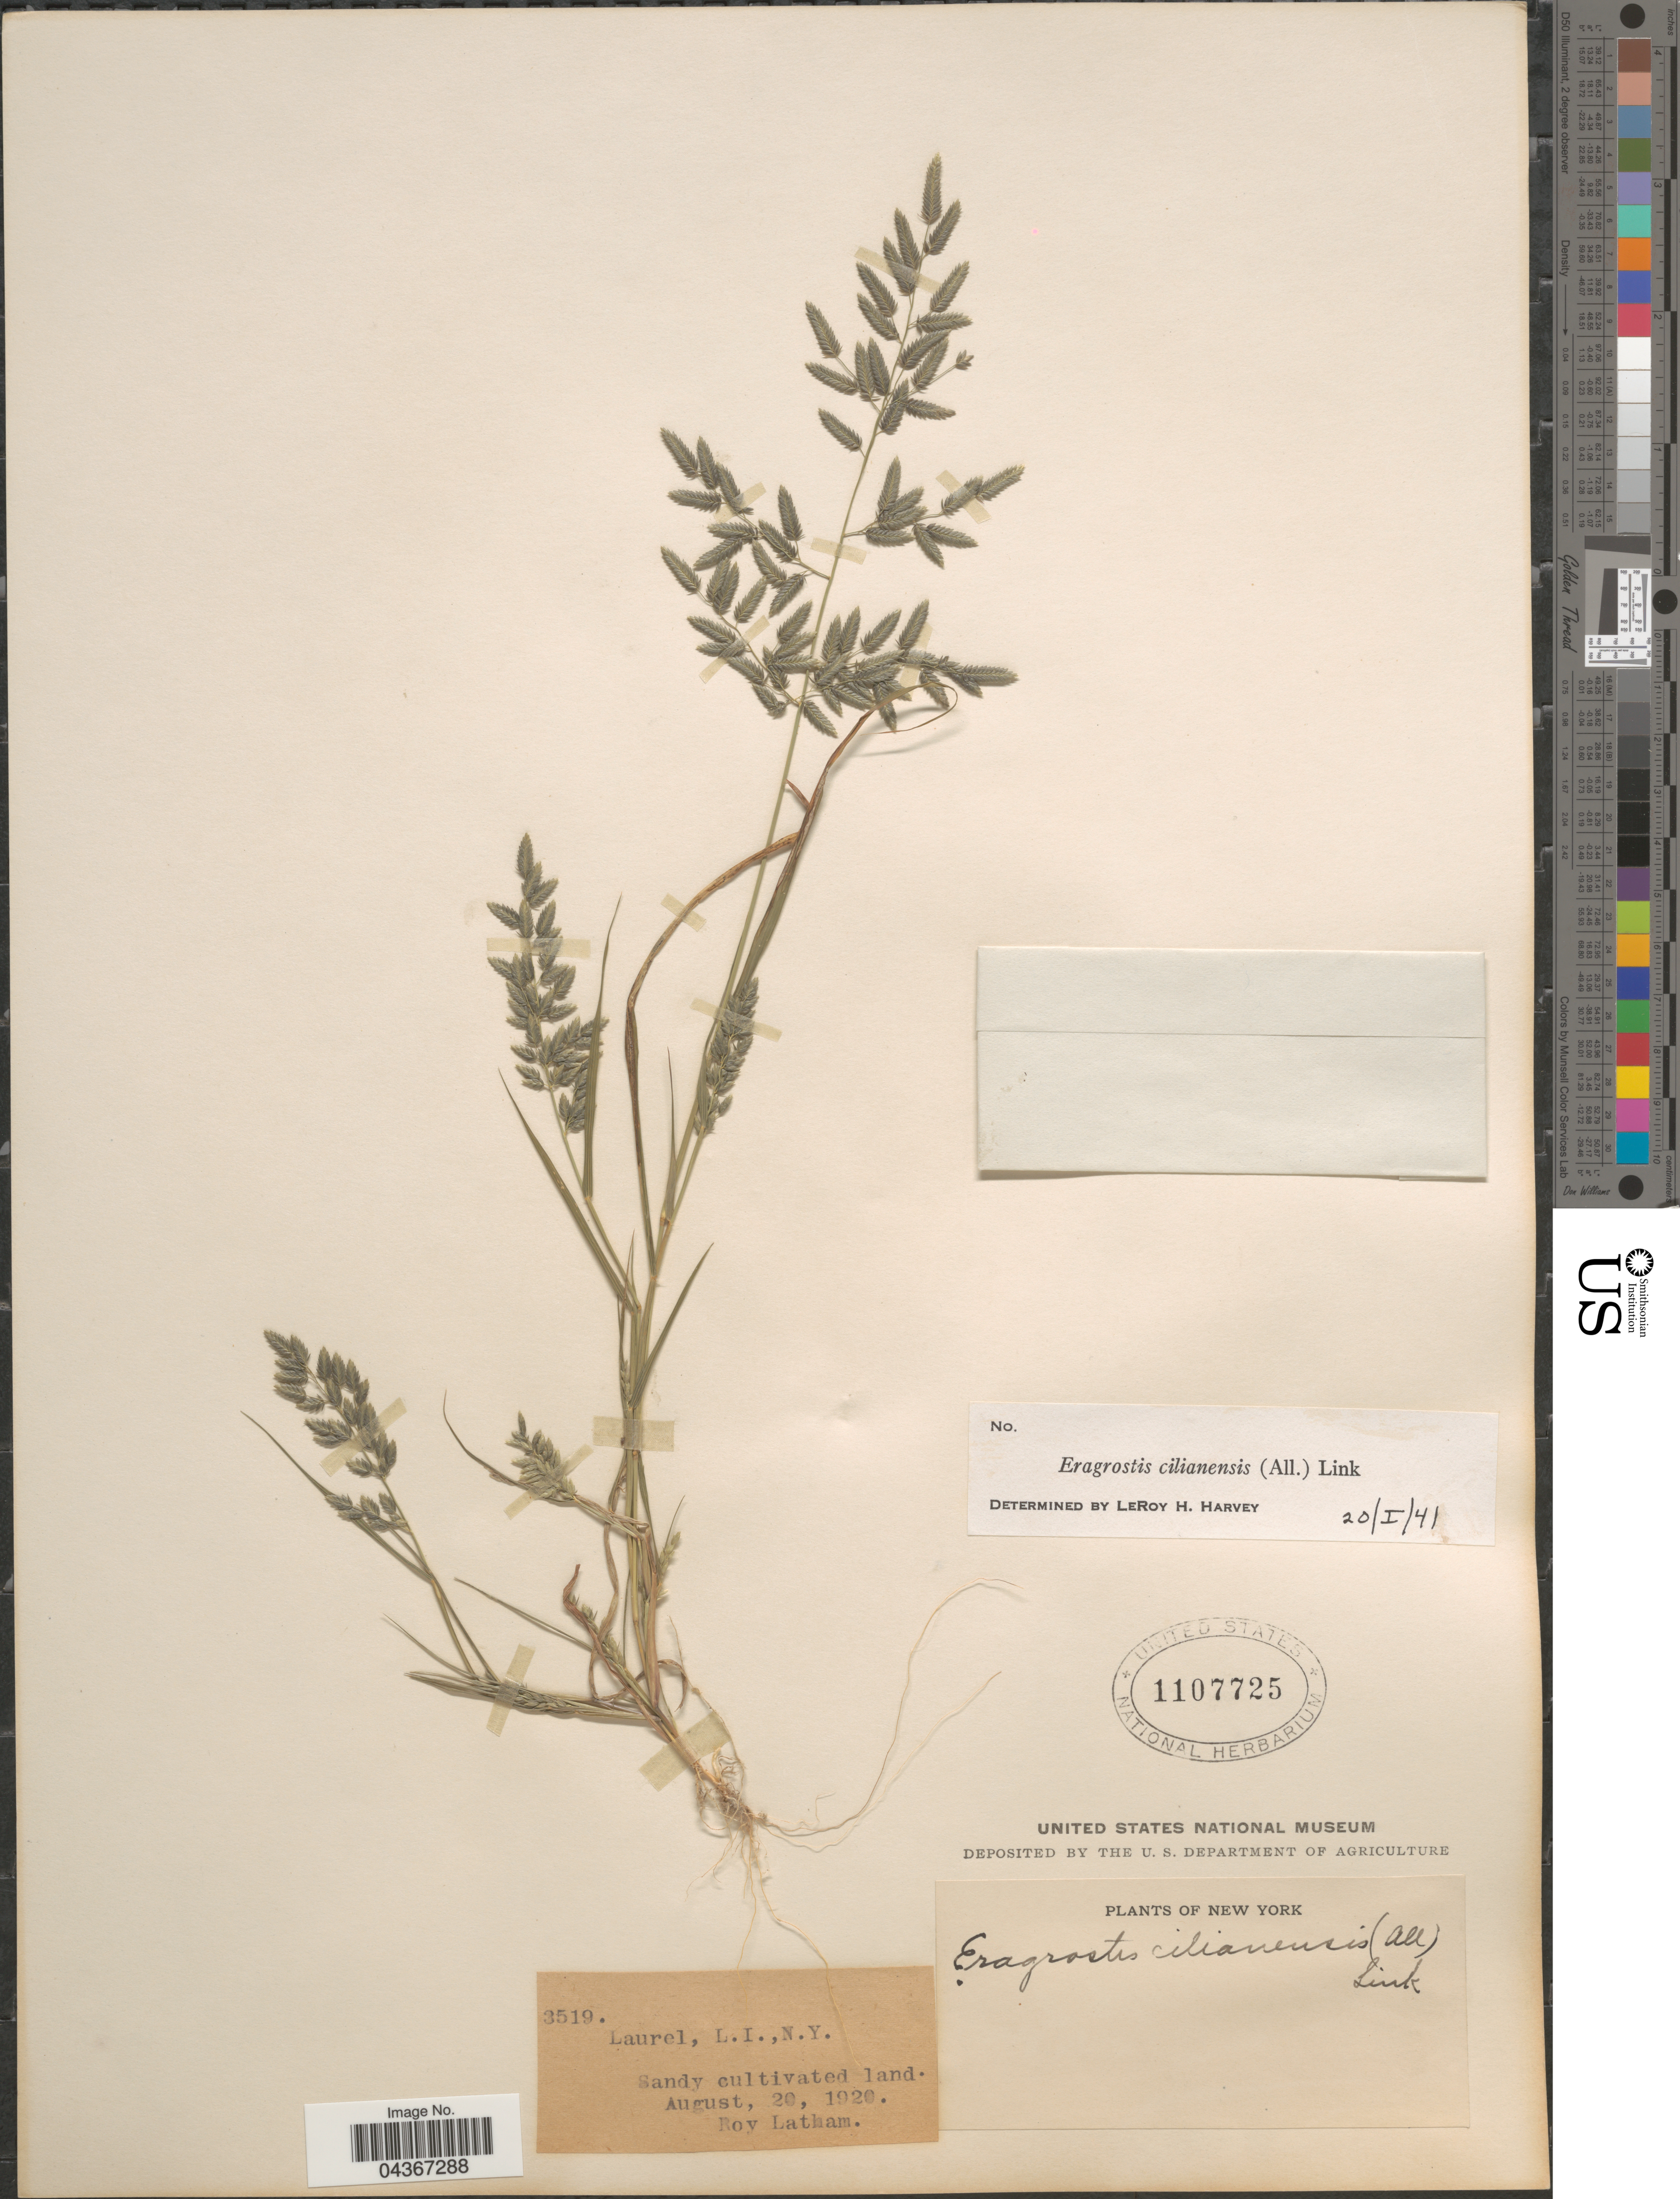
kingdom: Plantae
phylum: Tracheophyta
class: Liliopsida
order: Poales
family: Poaceae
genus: Eragrostis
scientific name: Eragrostis cilianensis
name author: (Bellardi) Vignolo ex Janch.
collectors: R. Latham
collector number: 3519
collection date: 1920-08-20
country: United States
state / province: New York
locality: Laurel, L. I.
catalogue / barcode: US 1107725